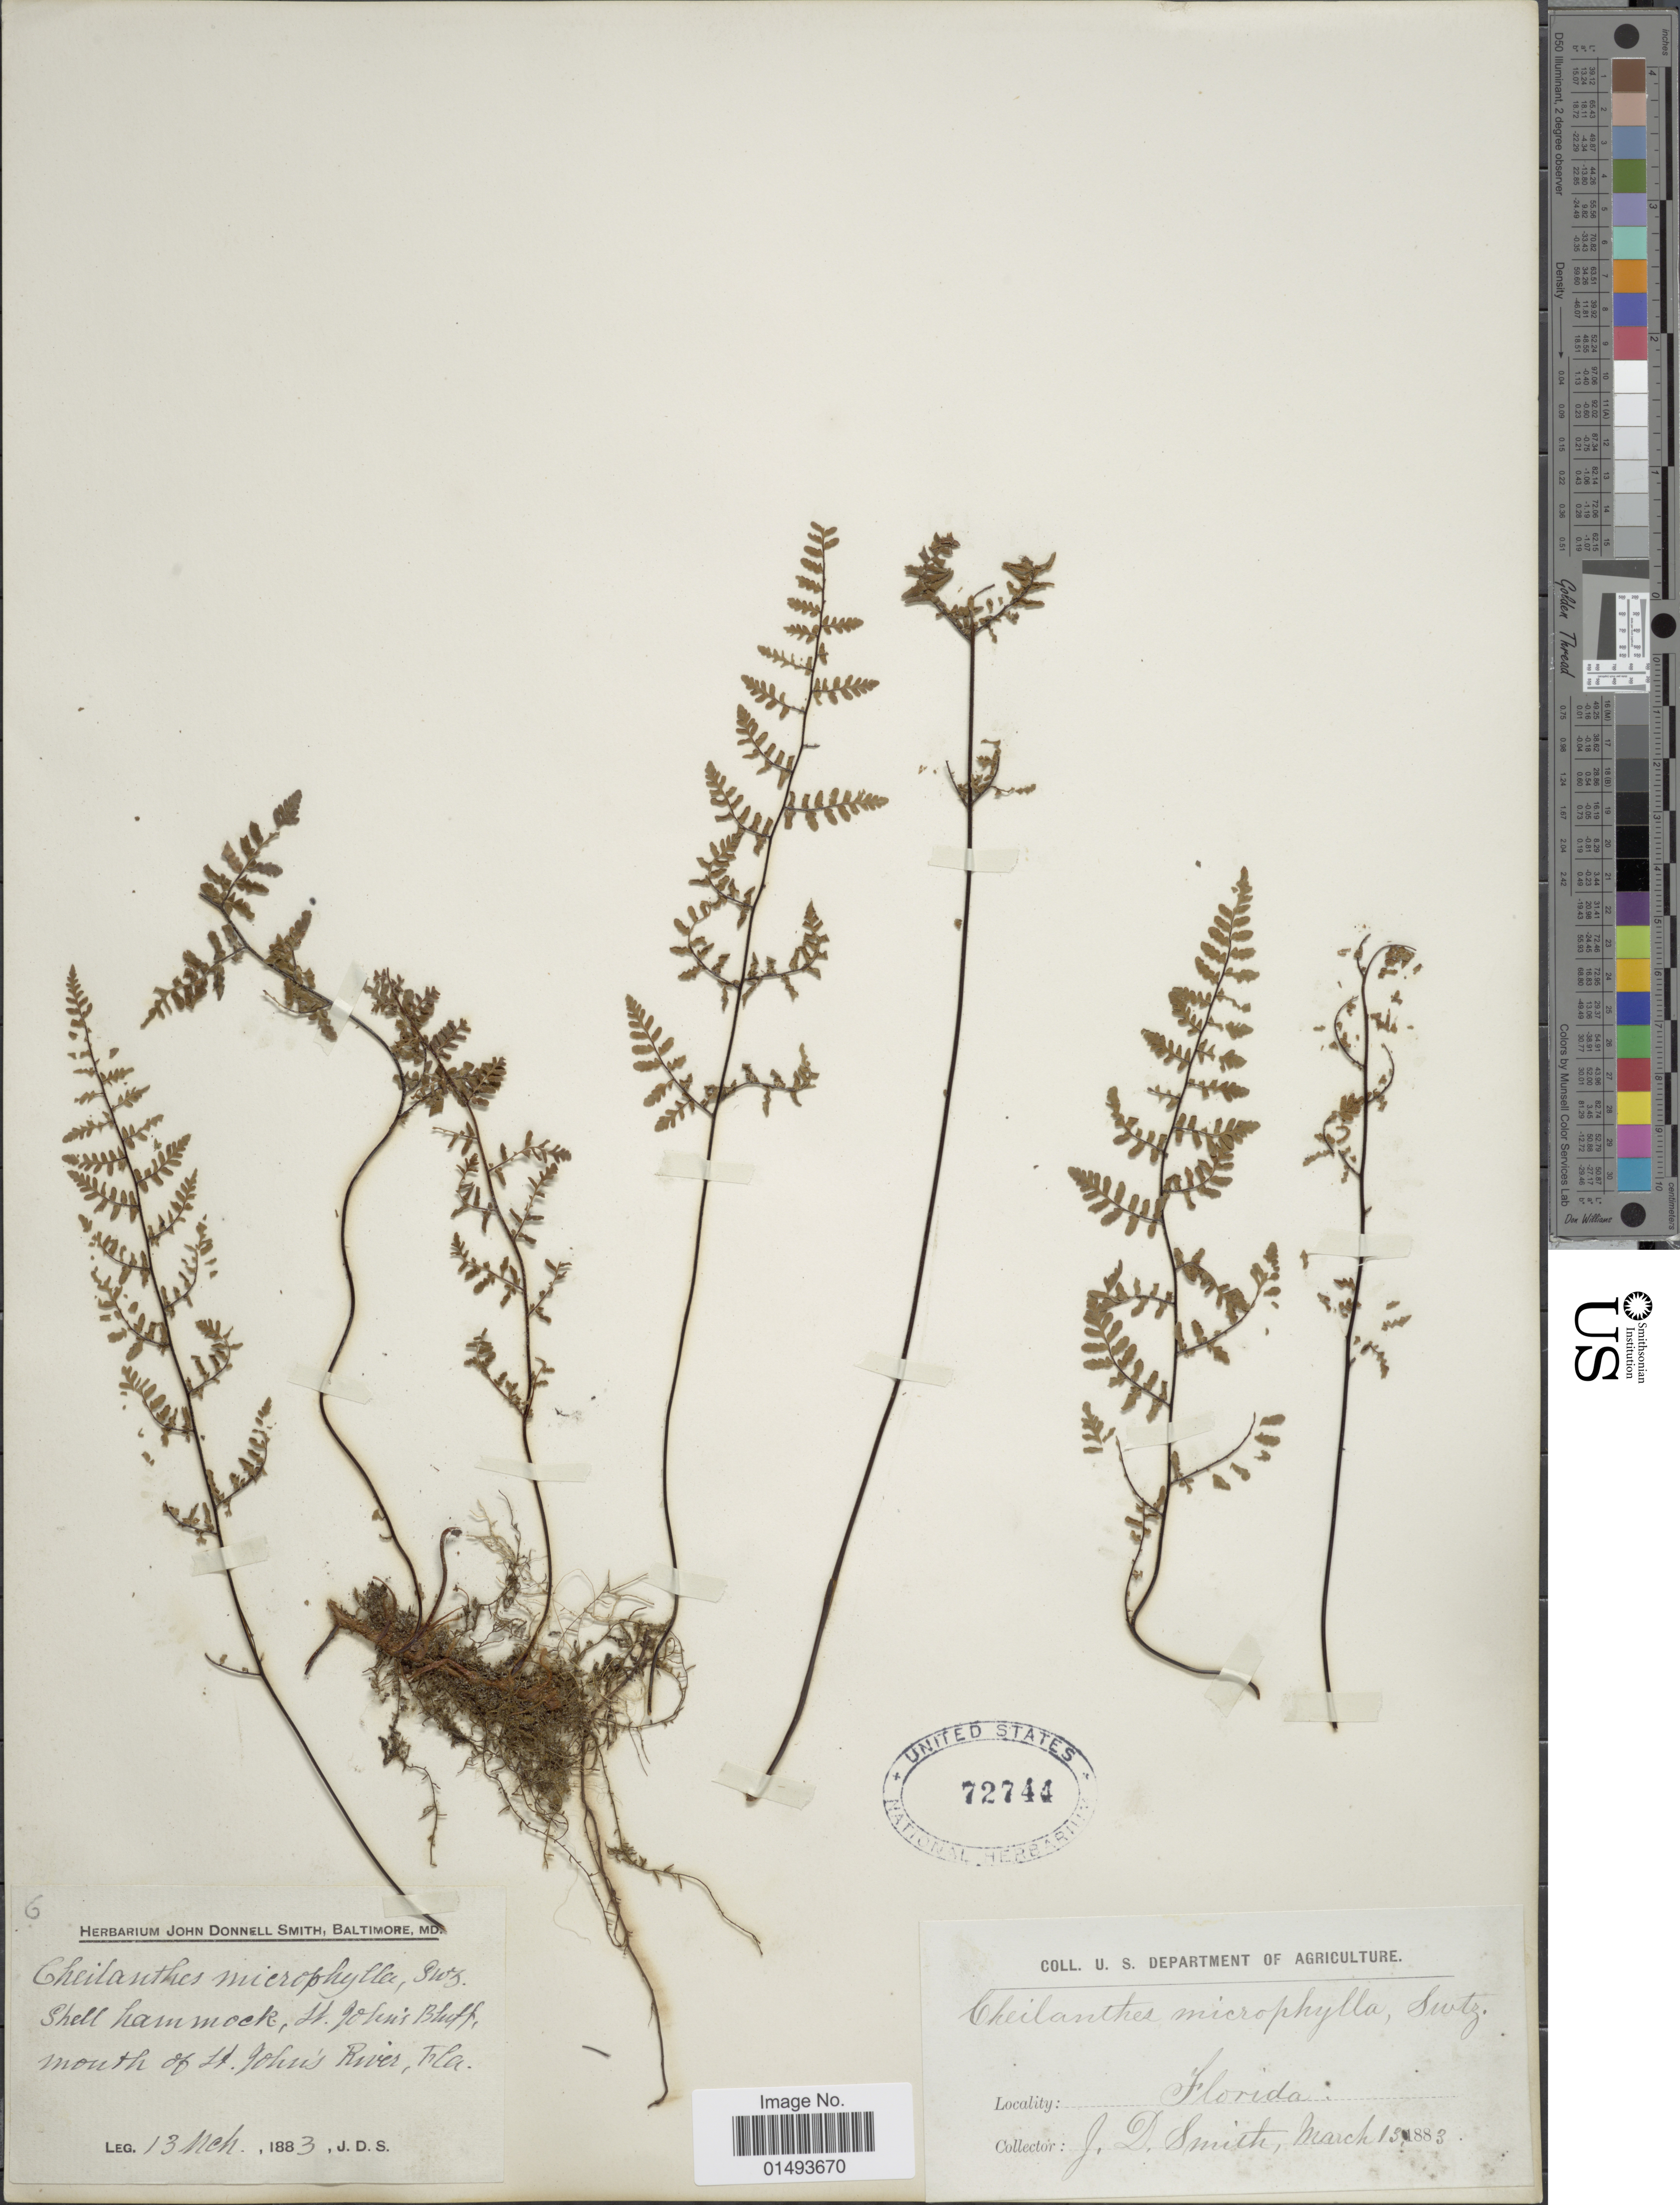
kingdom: Plantae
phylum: Tracheophyta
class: Polypodiopsida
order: Polypodiales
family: Pteridaceae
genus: Myriopteris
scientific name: Myriopteris microphylla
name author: (Sw.) Grusz & Windham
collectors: J. Donnell Smith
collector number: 6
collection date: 1993-03-13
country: United States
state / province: Florida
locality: Shell hammock, St. John's Bluff, mouth of St. John's River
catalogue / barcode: US 72744